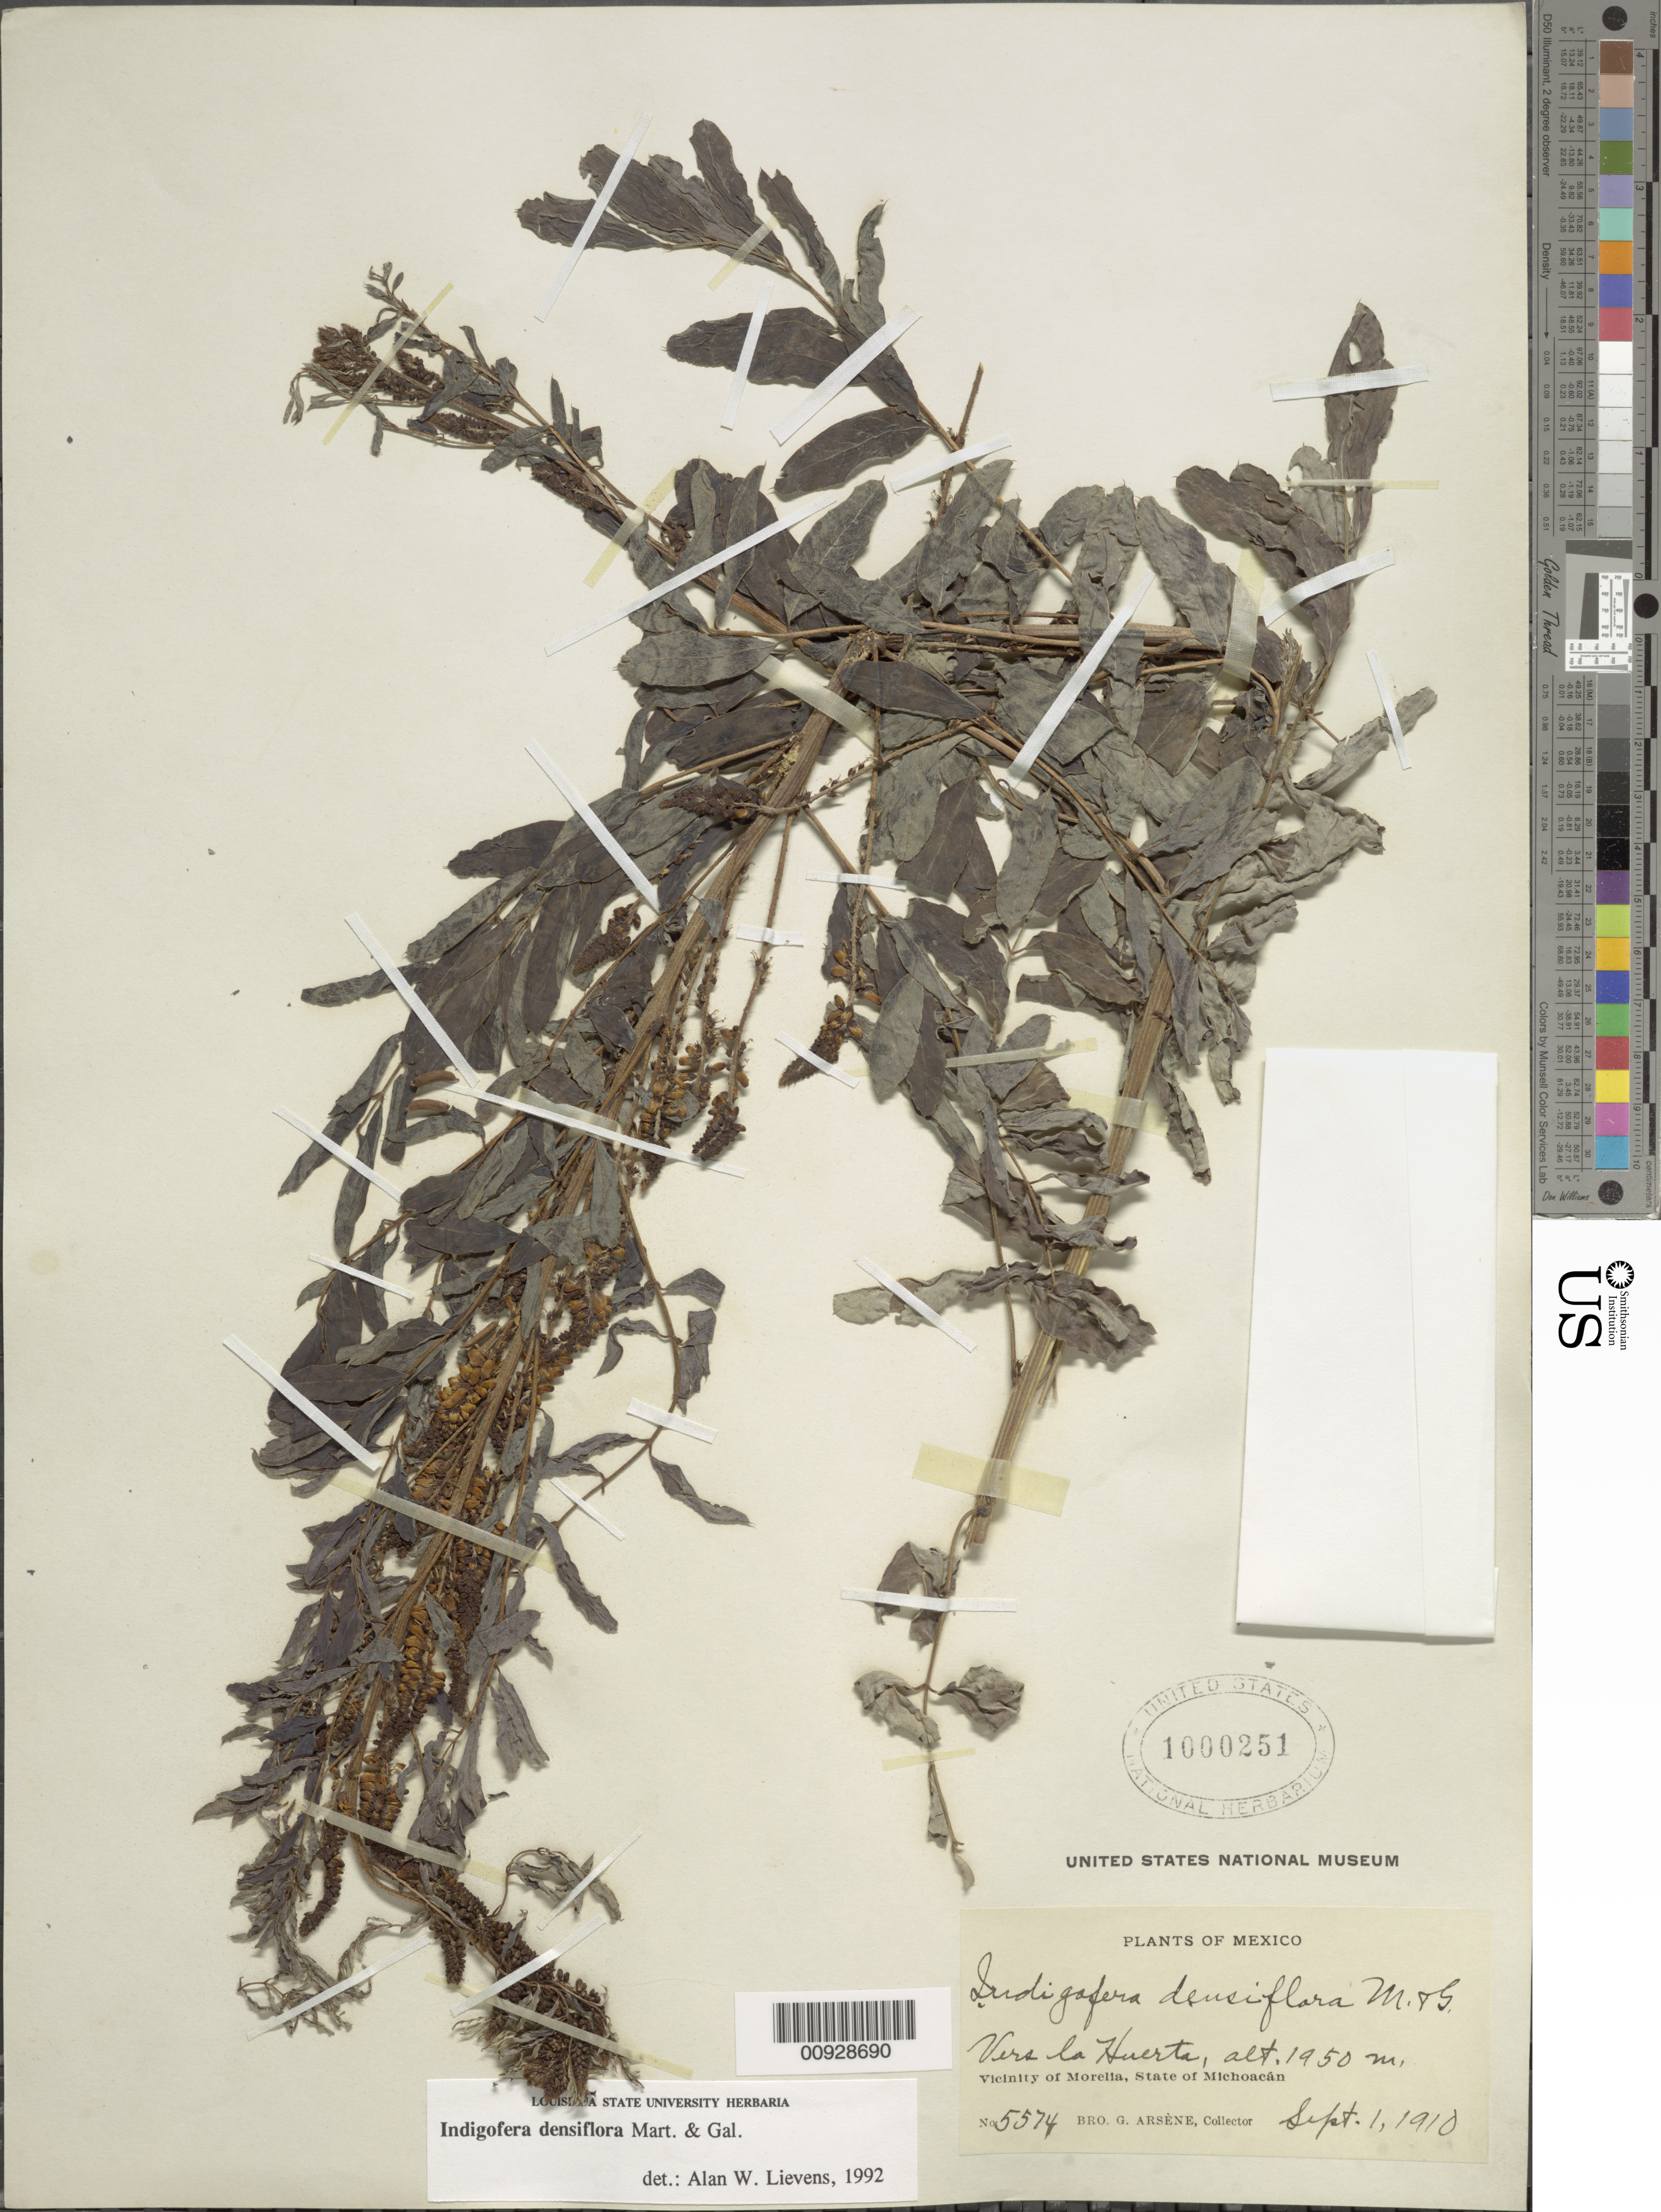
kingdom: Plantae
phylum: Tracheophyta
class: Magnoliopsida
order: Fabales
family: Fabaceae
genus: Indigofera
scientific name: Indigofera densiflora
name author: M. Martens & Galeotti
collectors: Bro. G. Arsène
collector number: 5574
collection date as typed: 01 Sep 1910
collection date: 1910-09-01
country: Mexico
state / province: Michoacán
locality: Vers La Huerta. Vicinity of Morelia.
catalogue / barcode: US 1000251